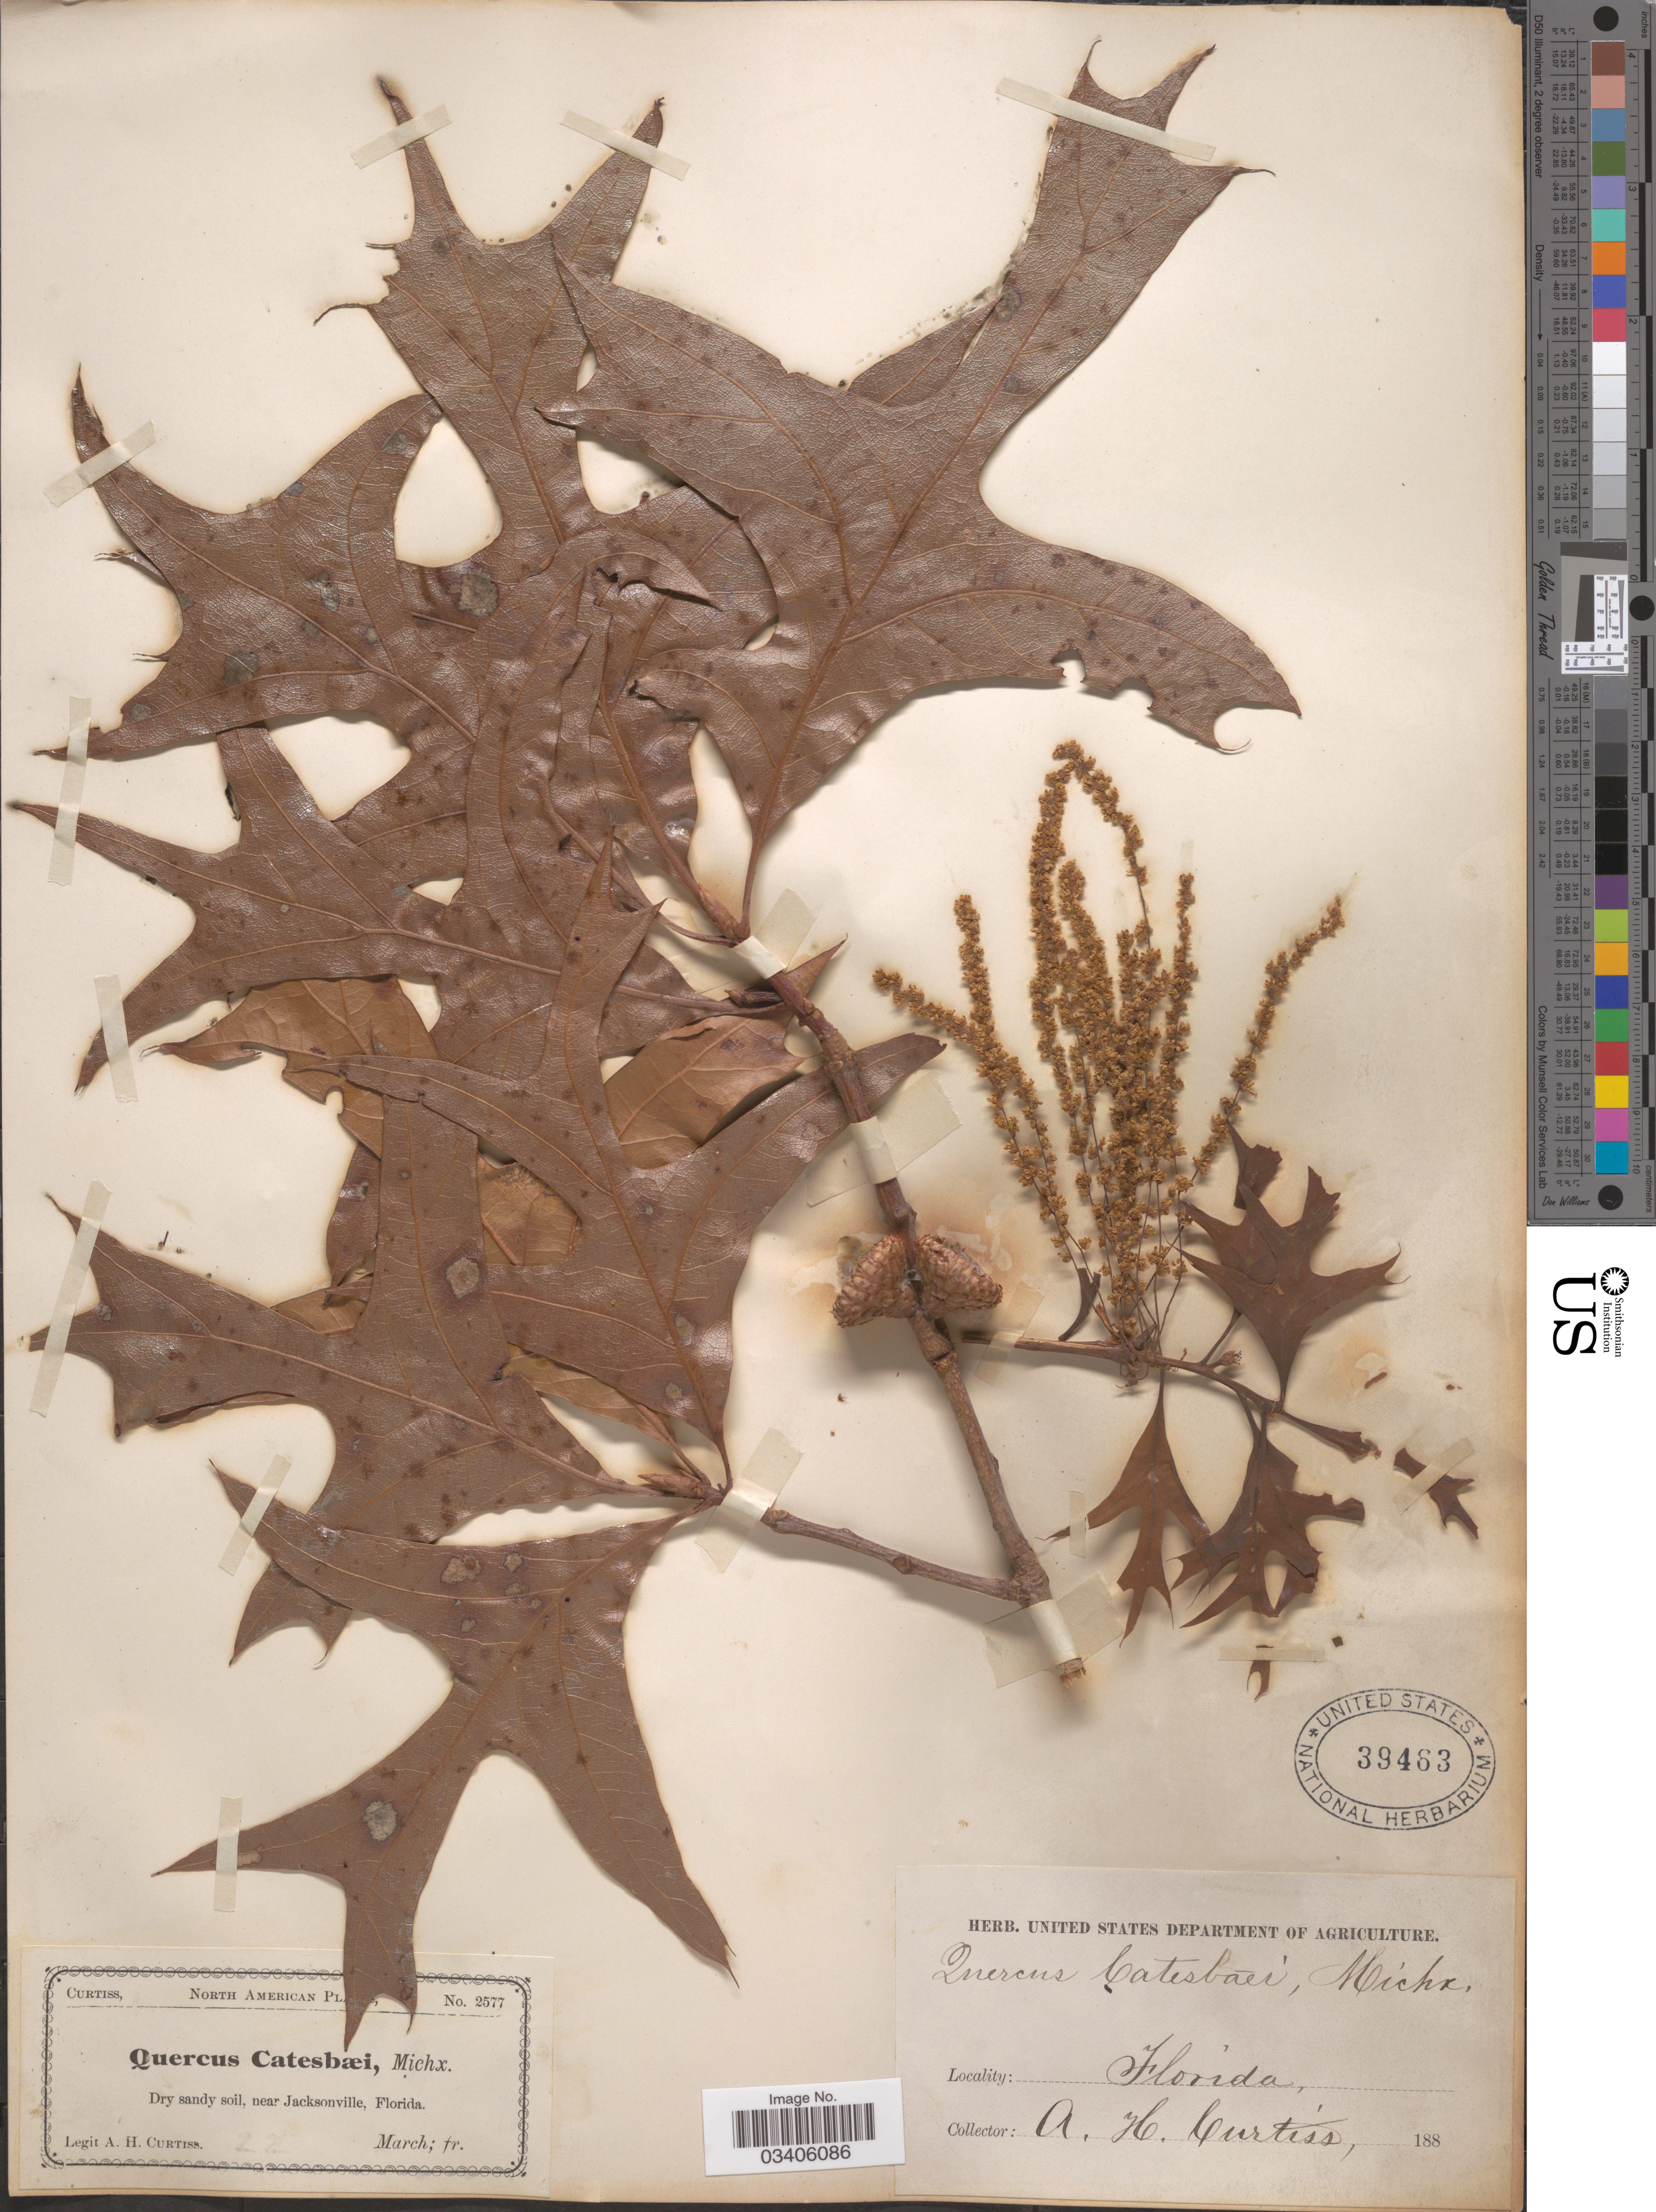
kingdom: Plantae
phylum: Tracheophyta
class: Magnoliopsida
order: Fagales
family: Fagaceae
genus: Quercus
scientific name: Quercus laevis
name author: Walter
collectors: A. H. Curtiss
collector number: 2577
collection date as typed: March 188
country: United States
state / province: Florida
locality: Near Jacksonville.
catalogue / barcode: US 39463